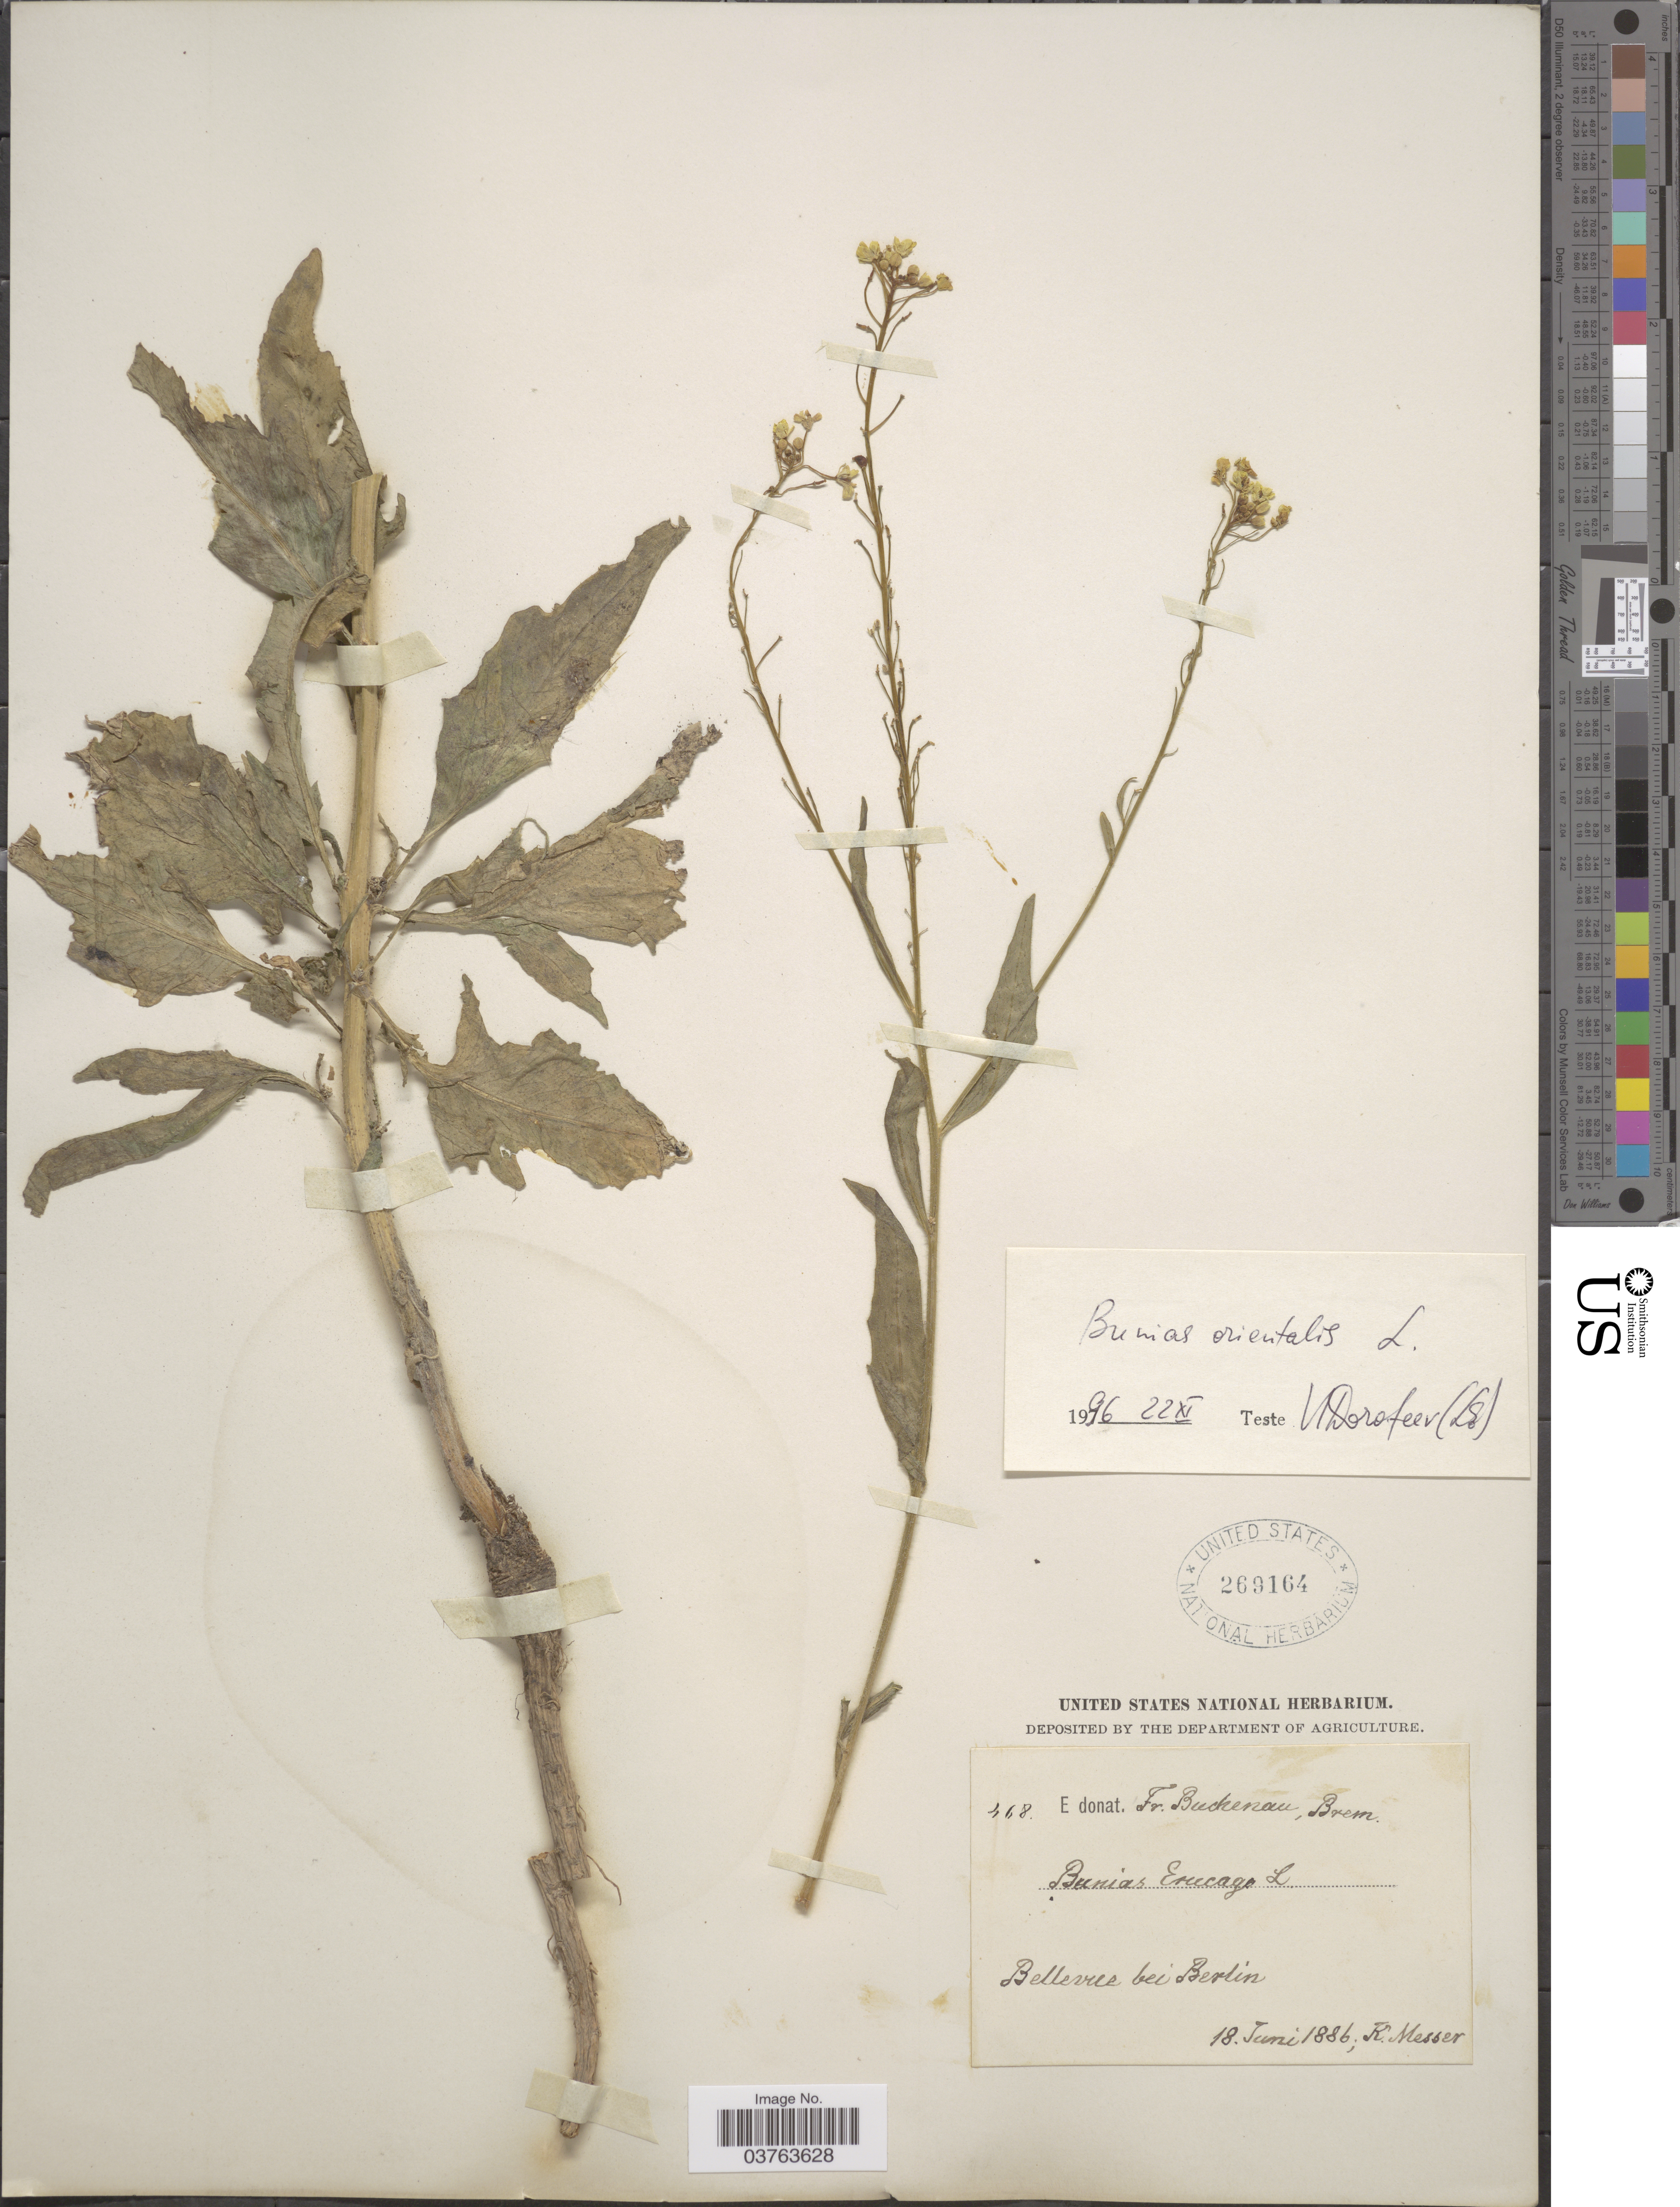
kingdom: Plantae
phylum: Tracheophyta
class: Magnoliopsida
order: Brassicales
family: Brassicaceae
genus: Bunias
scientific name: Bunias orientalis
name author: L.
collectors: K. Messer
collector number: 468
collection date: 1886-06-18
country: Germany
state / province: Berlin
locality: Fr. Buchenau, Brem. [unsure placement] Bellevue bei Berlin.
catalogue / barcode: US 269164